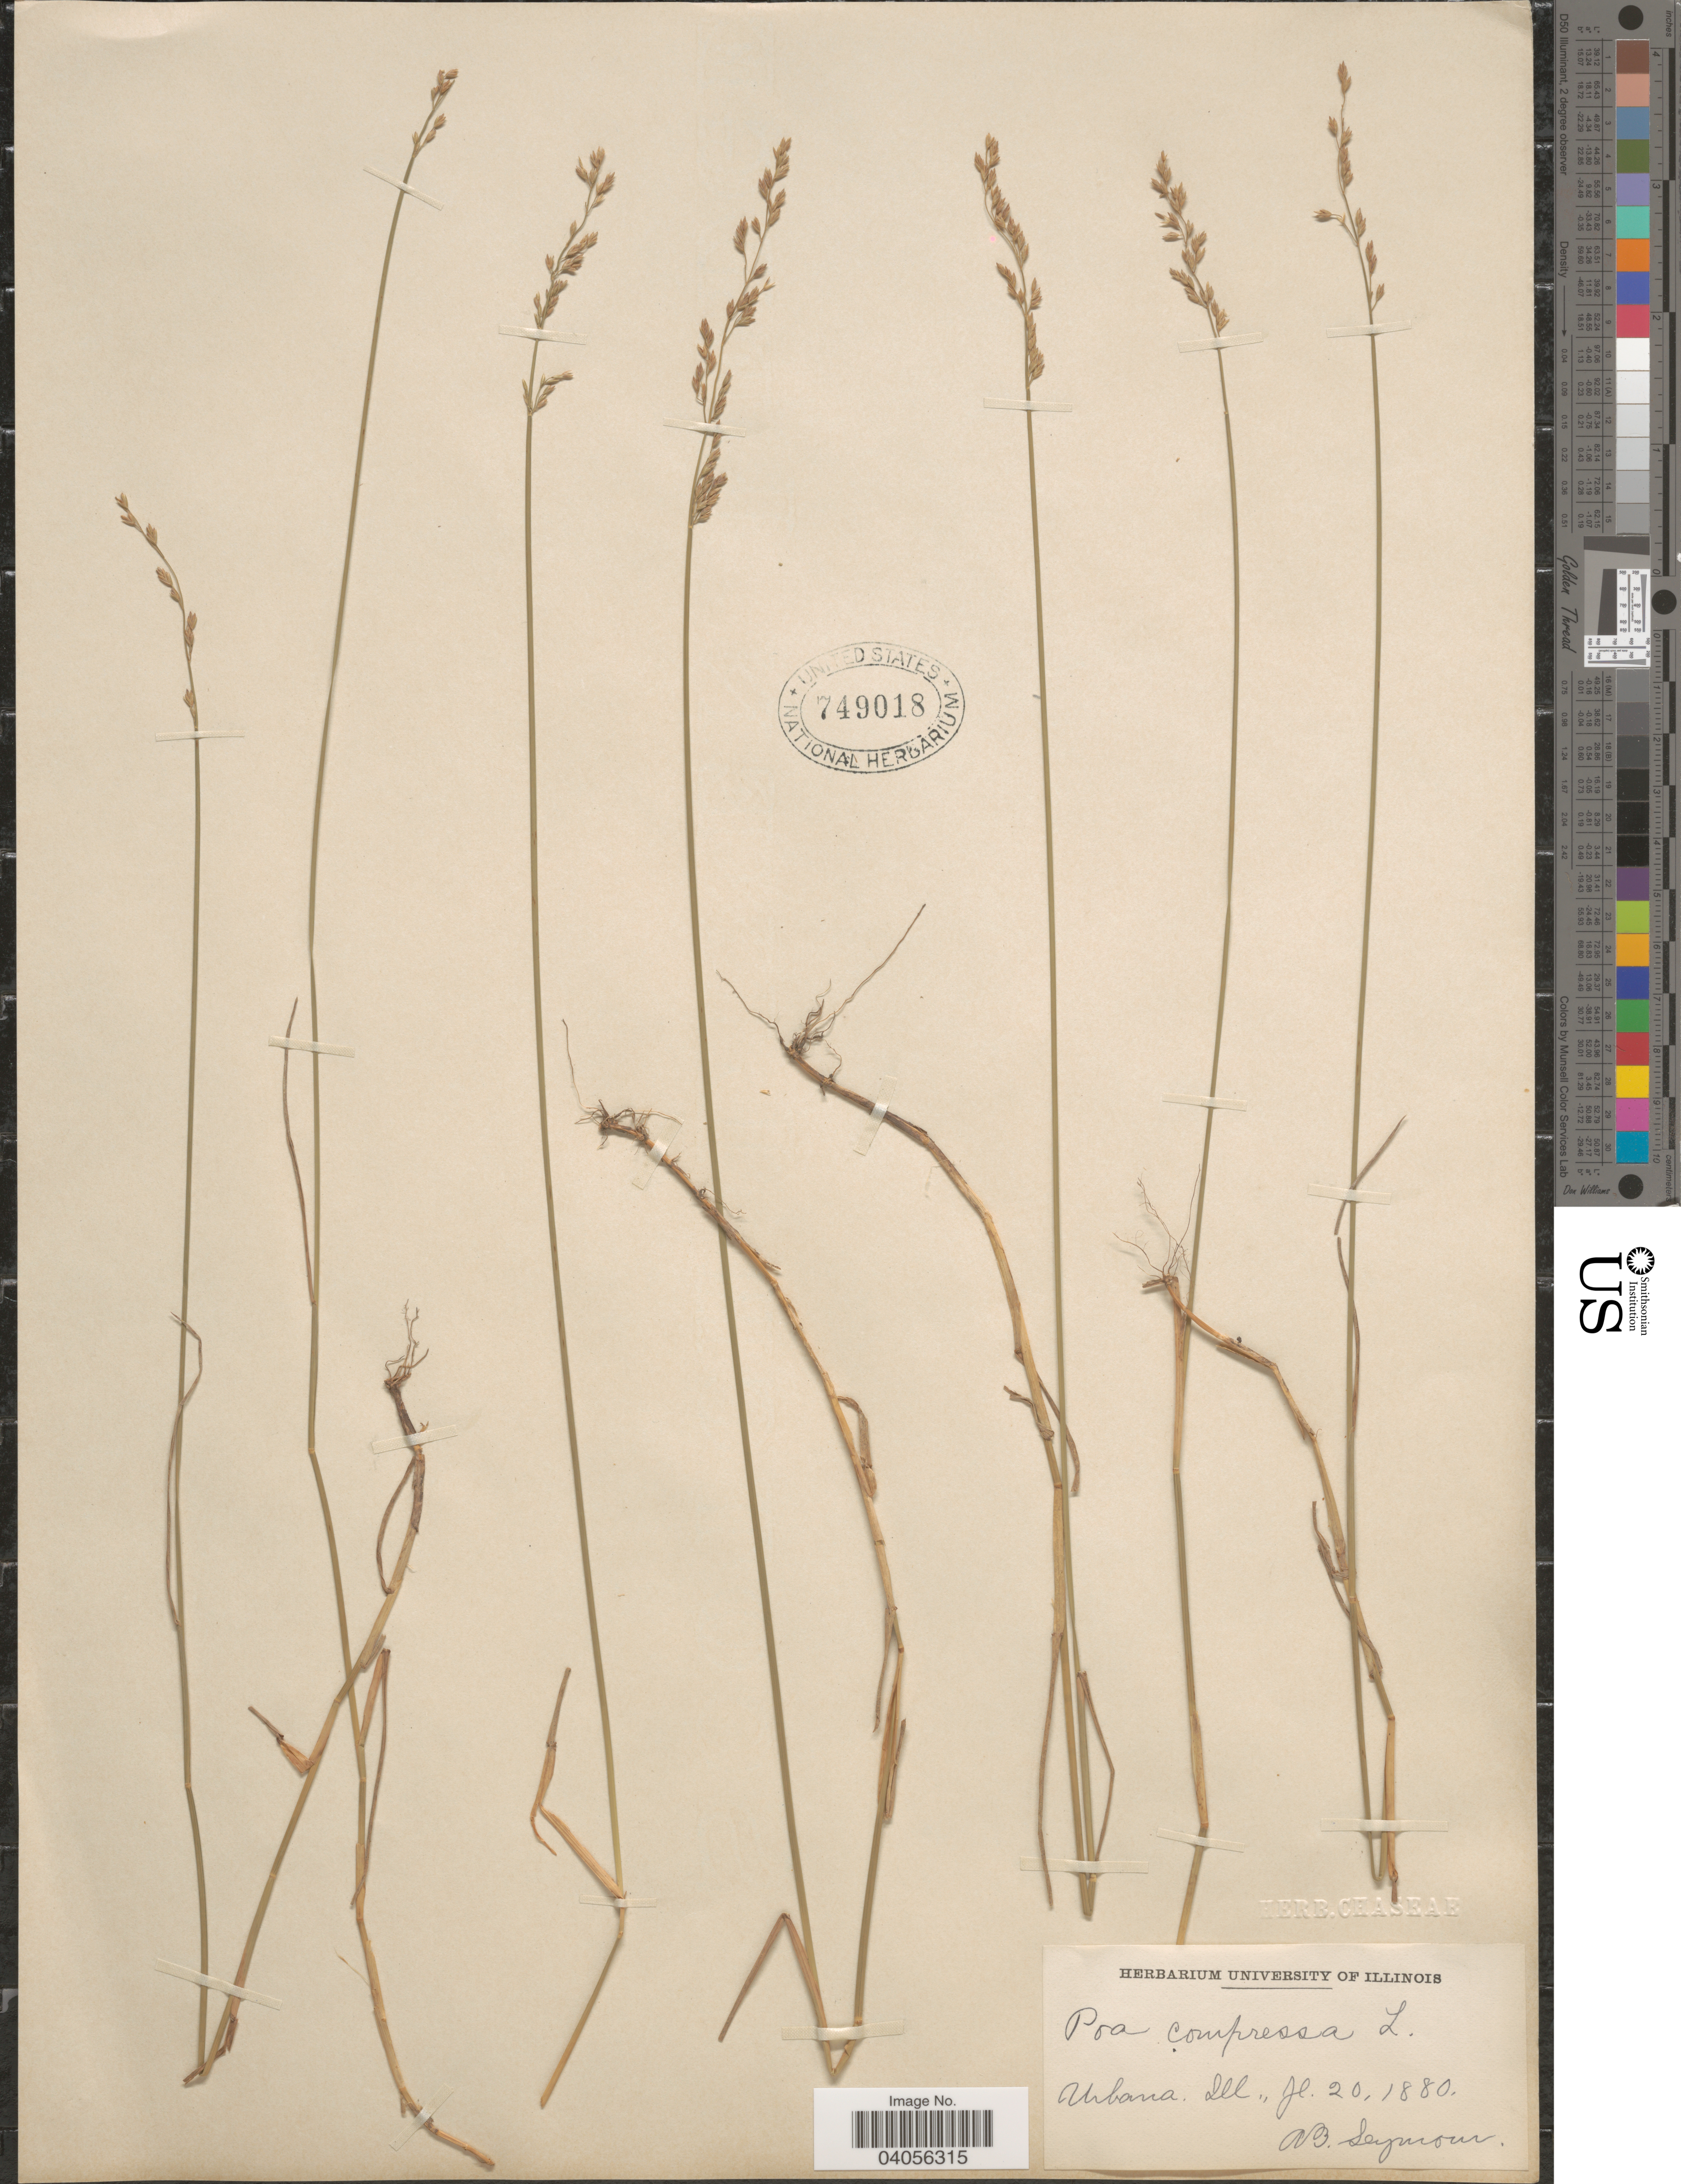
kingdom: Plantae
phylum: Tracheophyta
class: Liliopsida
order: Poales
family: Poaceae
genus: Poa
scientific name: Poa compressa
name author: L.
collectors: A. Seymour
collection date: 1880-07-20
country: United States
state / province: Illinois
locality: Urbana.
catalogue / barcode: US 749018